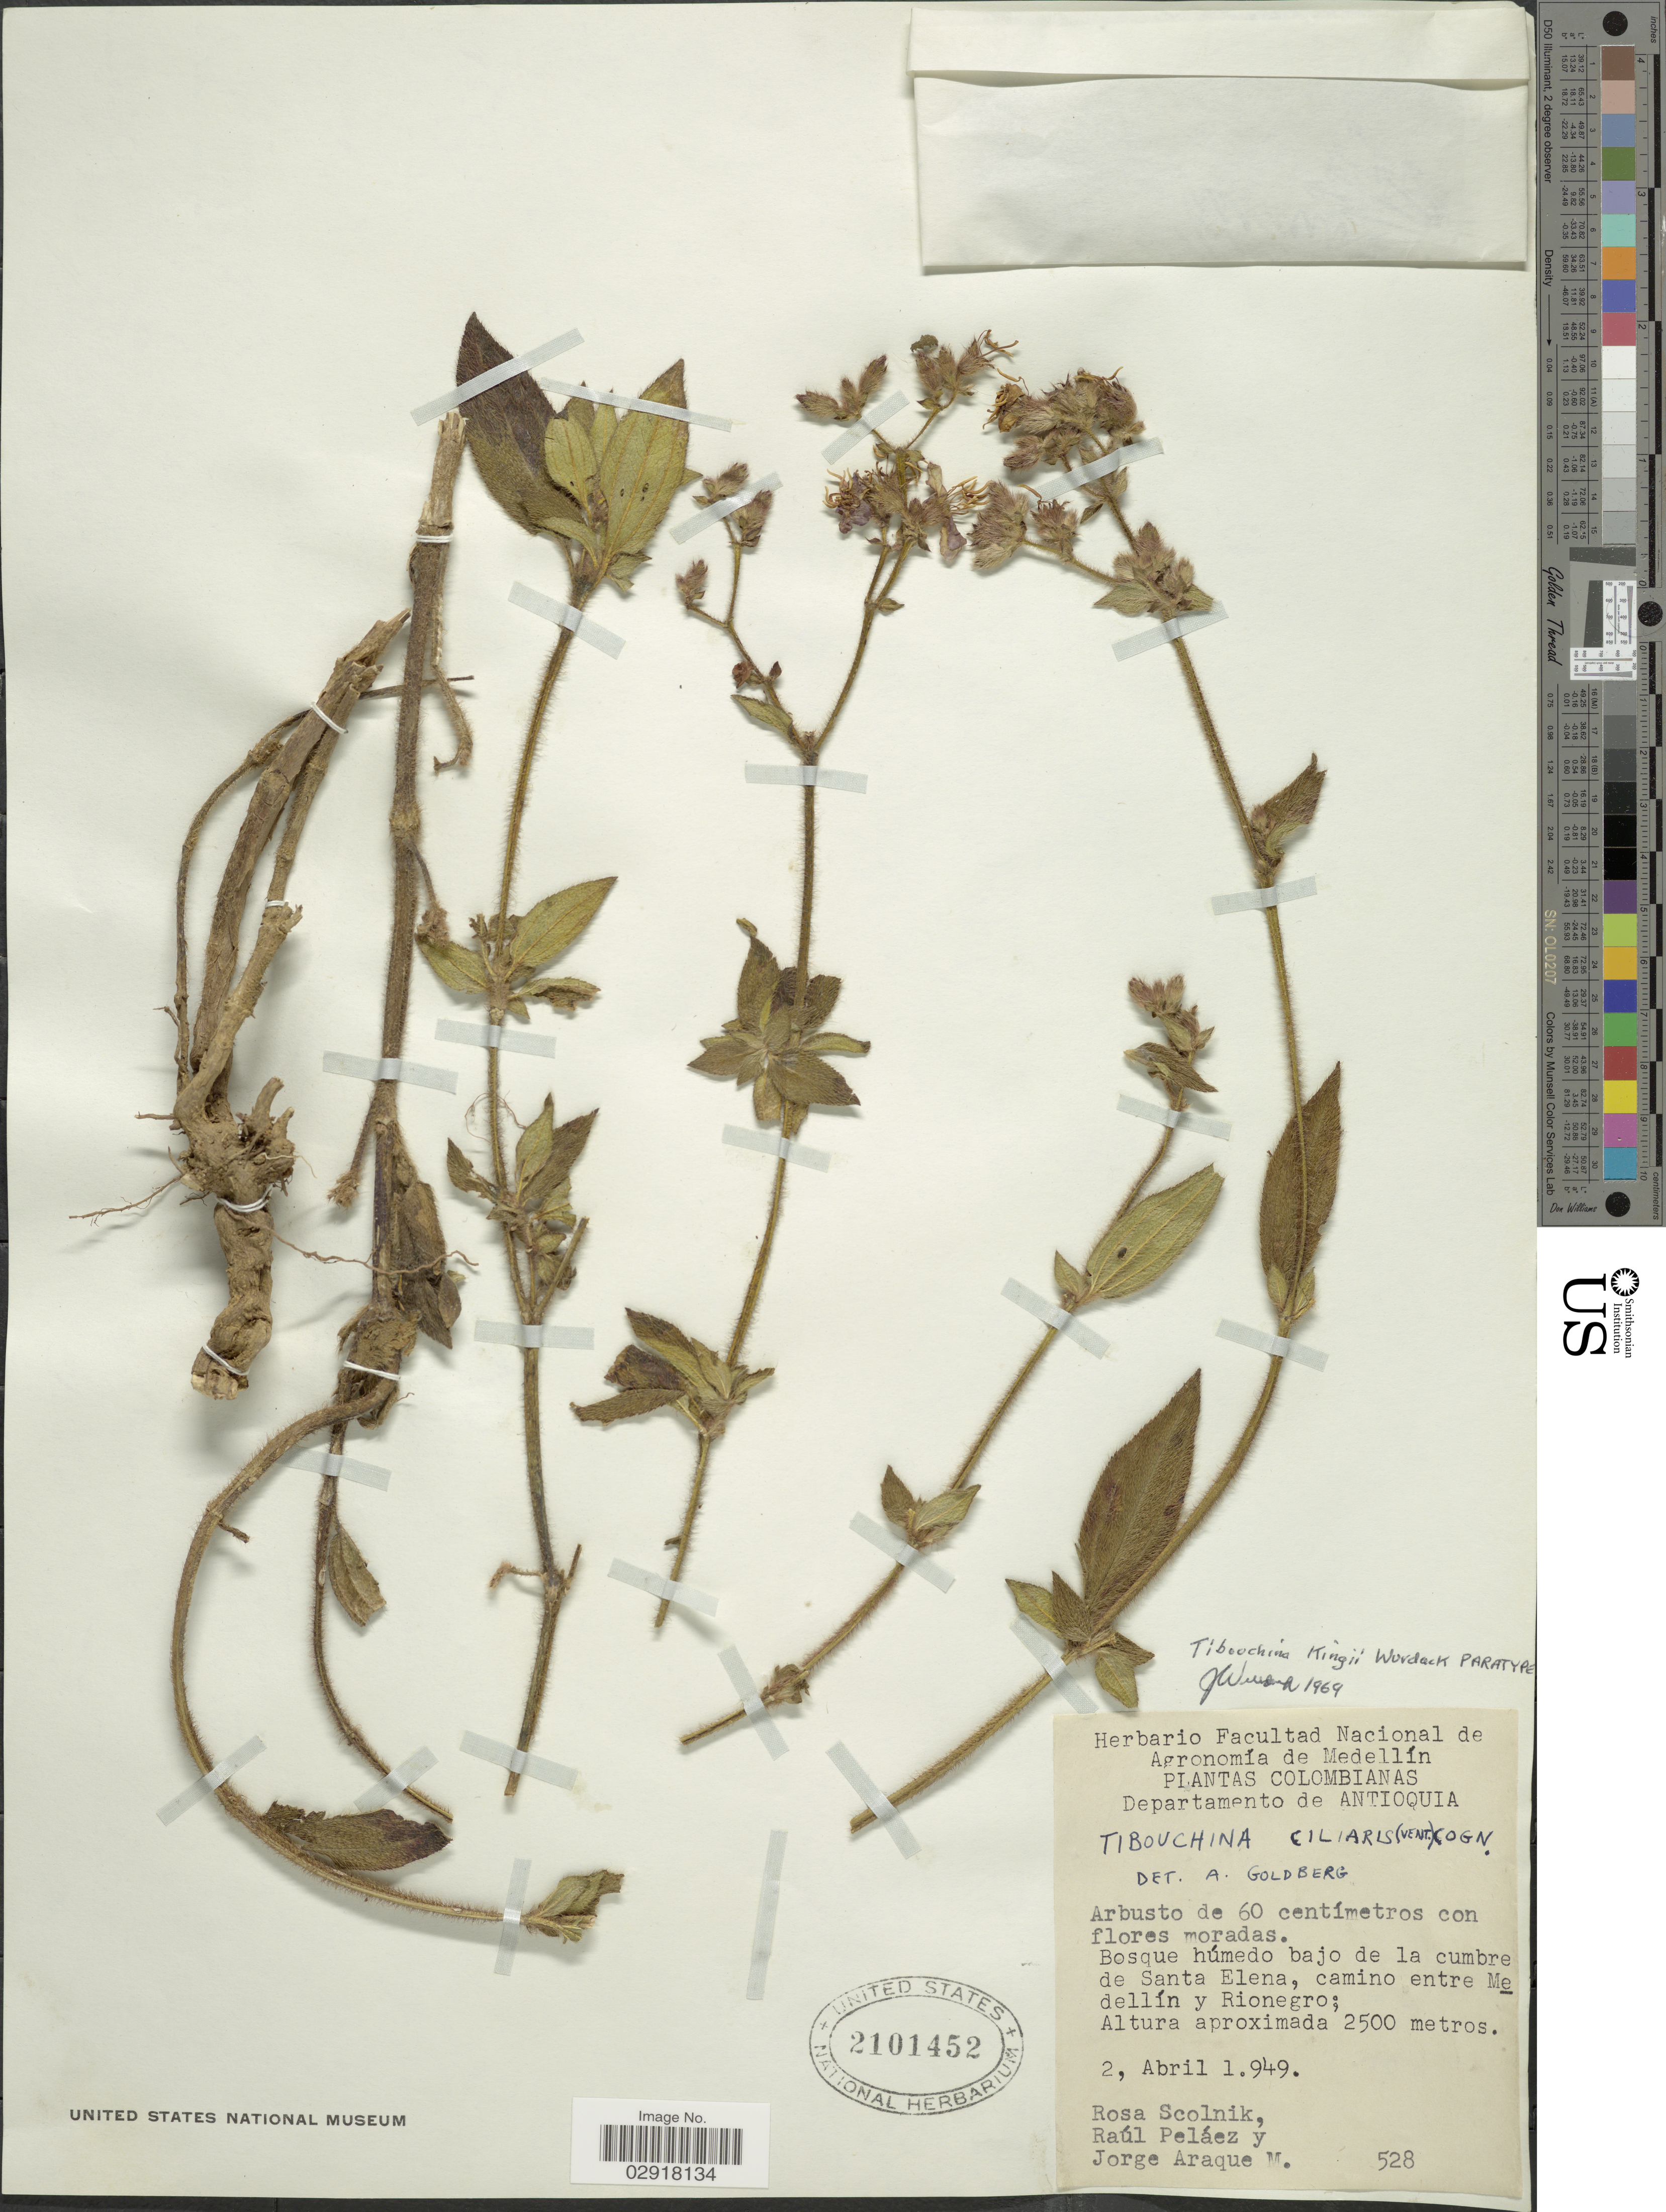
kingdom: Plantae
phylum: Tracheophyta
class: Magnoliopsida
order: Myrtales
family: Melastomataceae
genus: Chaetogastra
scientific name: Chaetogastra kingii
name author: (Wurdack) P.J.F. Guim. & Michelang.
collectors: R. Scolnik, R. Pelaez & J. Araque Molina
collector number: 528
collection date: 1949-04-02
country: Colombia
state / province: Antioquia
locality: Departamento de Antioquia. Bajo de la cumbre de Santa elena, camino entre Medellín y Rionegro.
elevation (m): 2500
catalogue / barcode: US 2101452